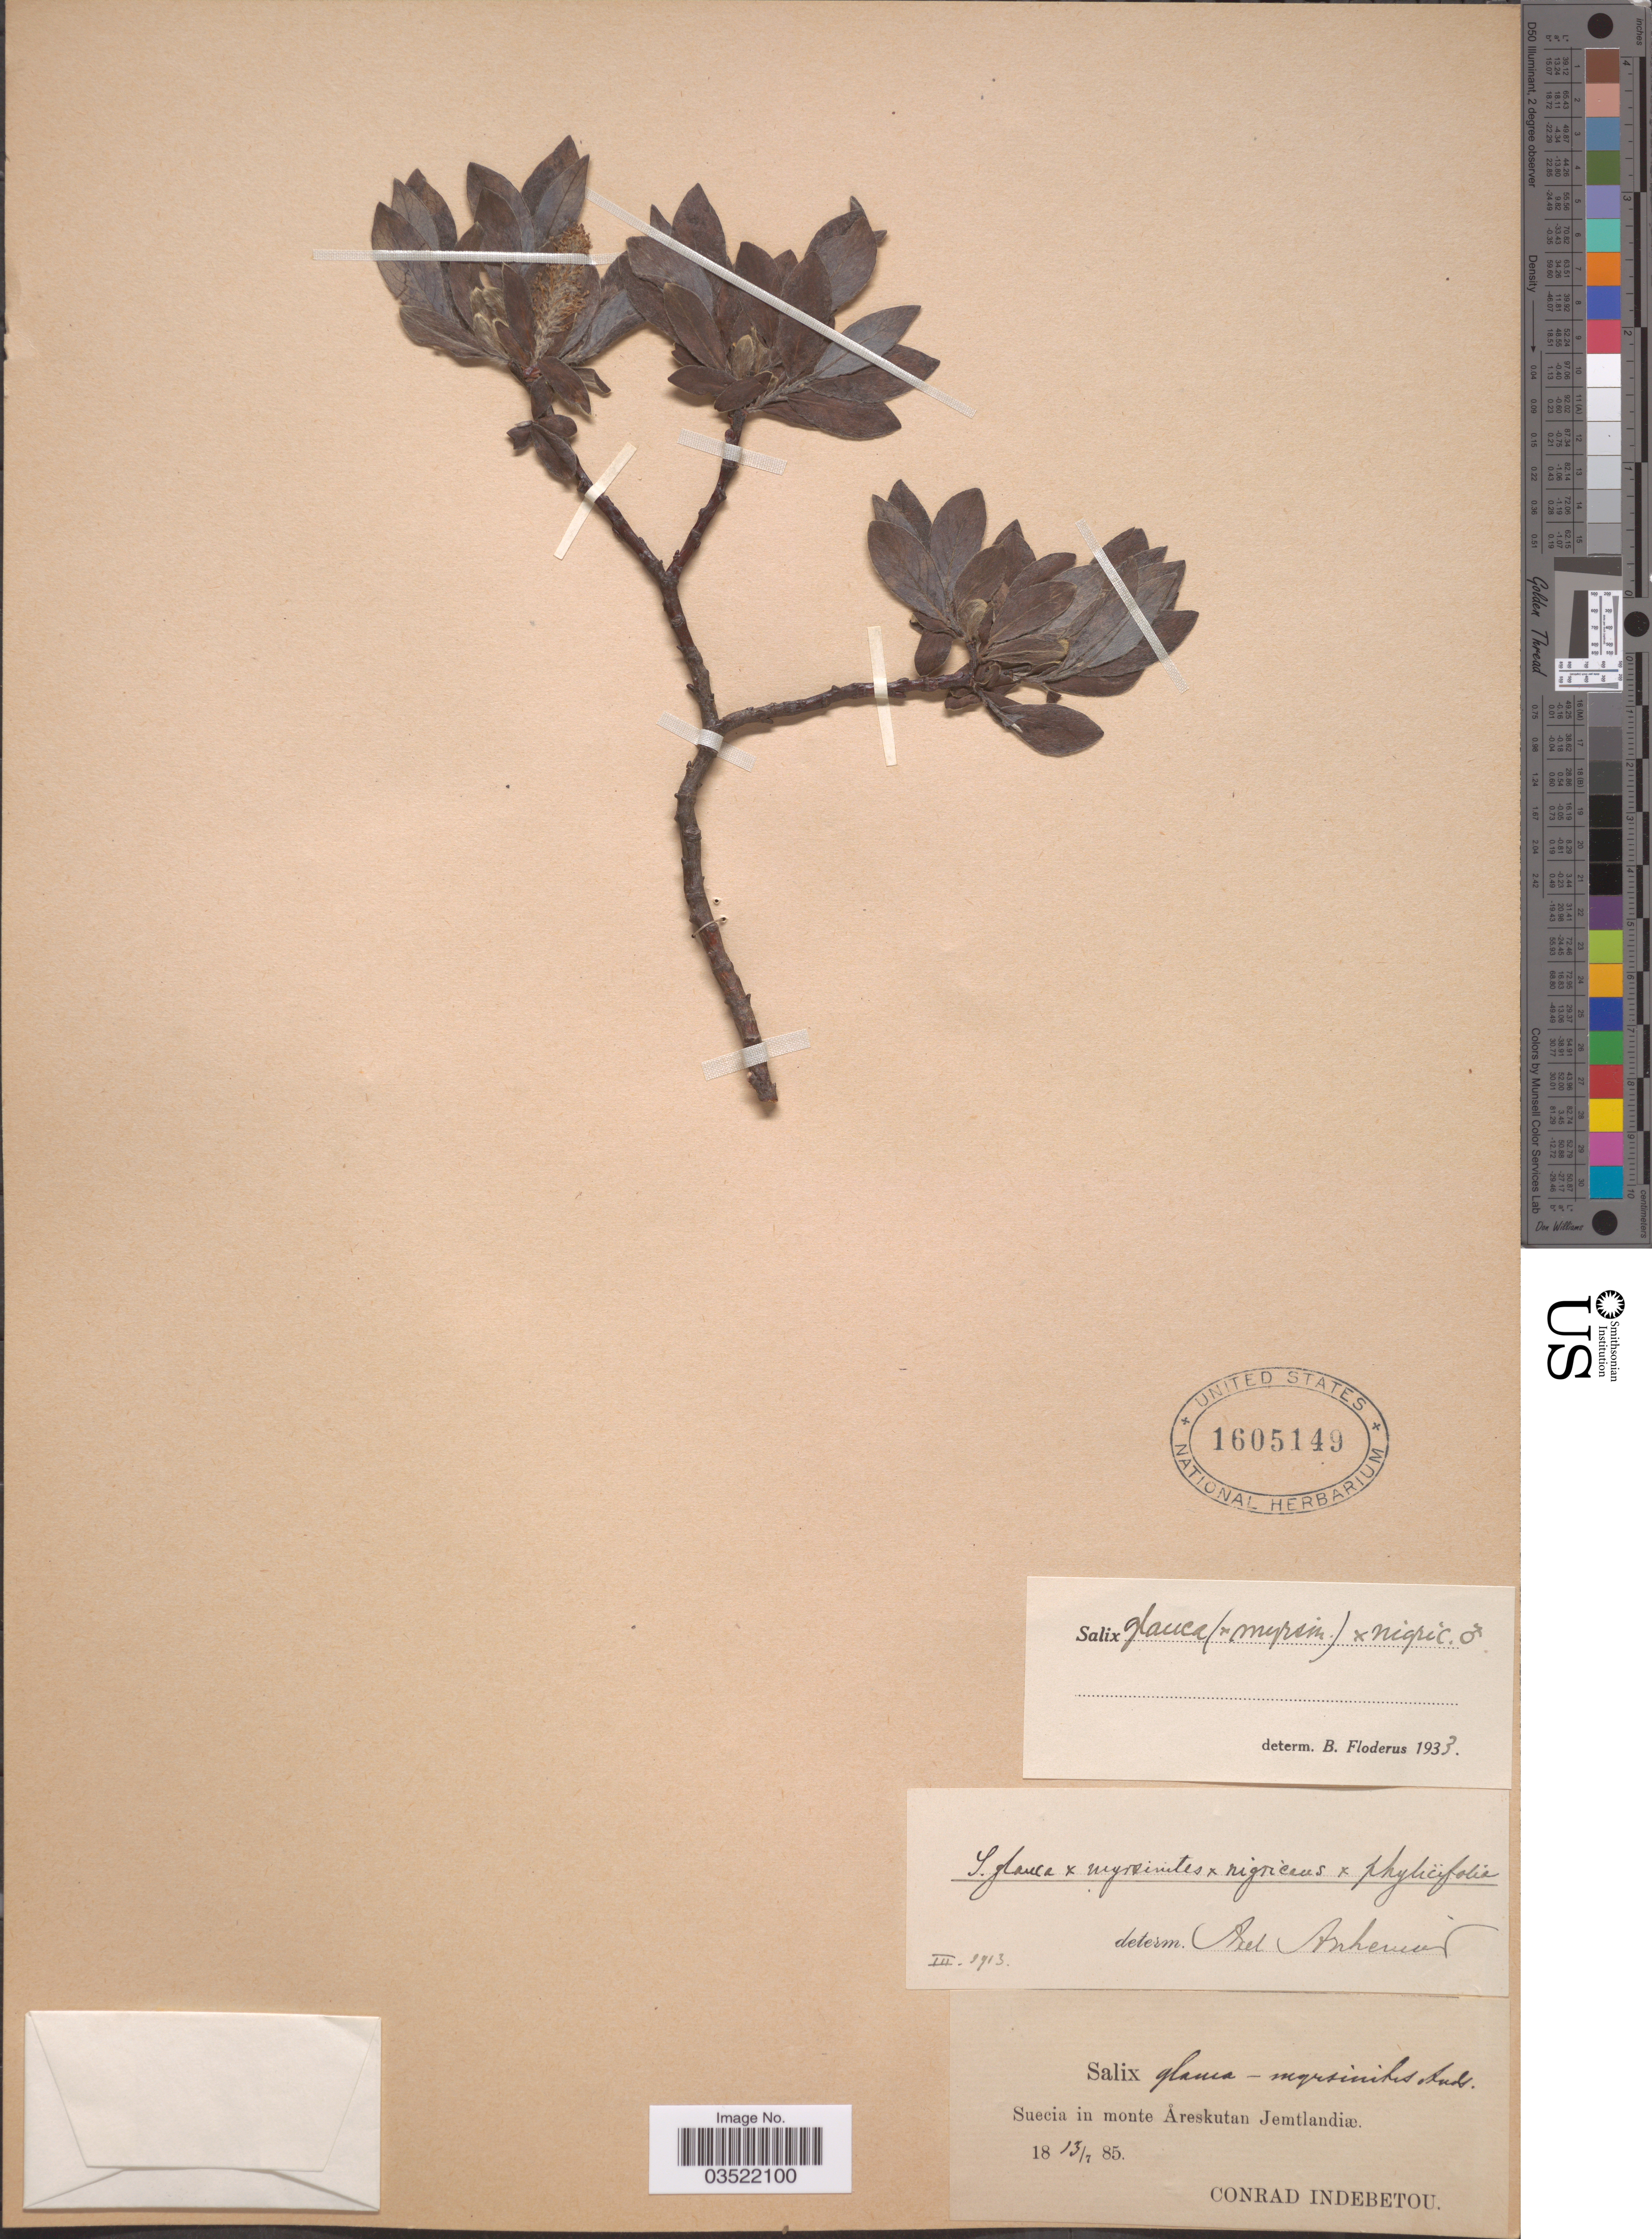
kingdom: Plantae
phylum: Tracheophyta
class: Magnoliopsida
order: Malpighiales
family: Salicaceae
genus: Salix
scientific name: Salix glauca x S. myrsinites L. x S. nigricans Sm.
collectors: C. Indebetou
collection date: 1885-07-13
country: Sweden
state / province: Jämtland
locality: Suecia in monte Åreskutan Jemtlandiæ.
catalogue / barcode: US 1605149